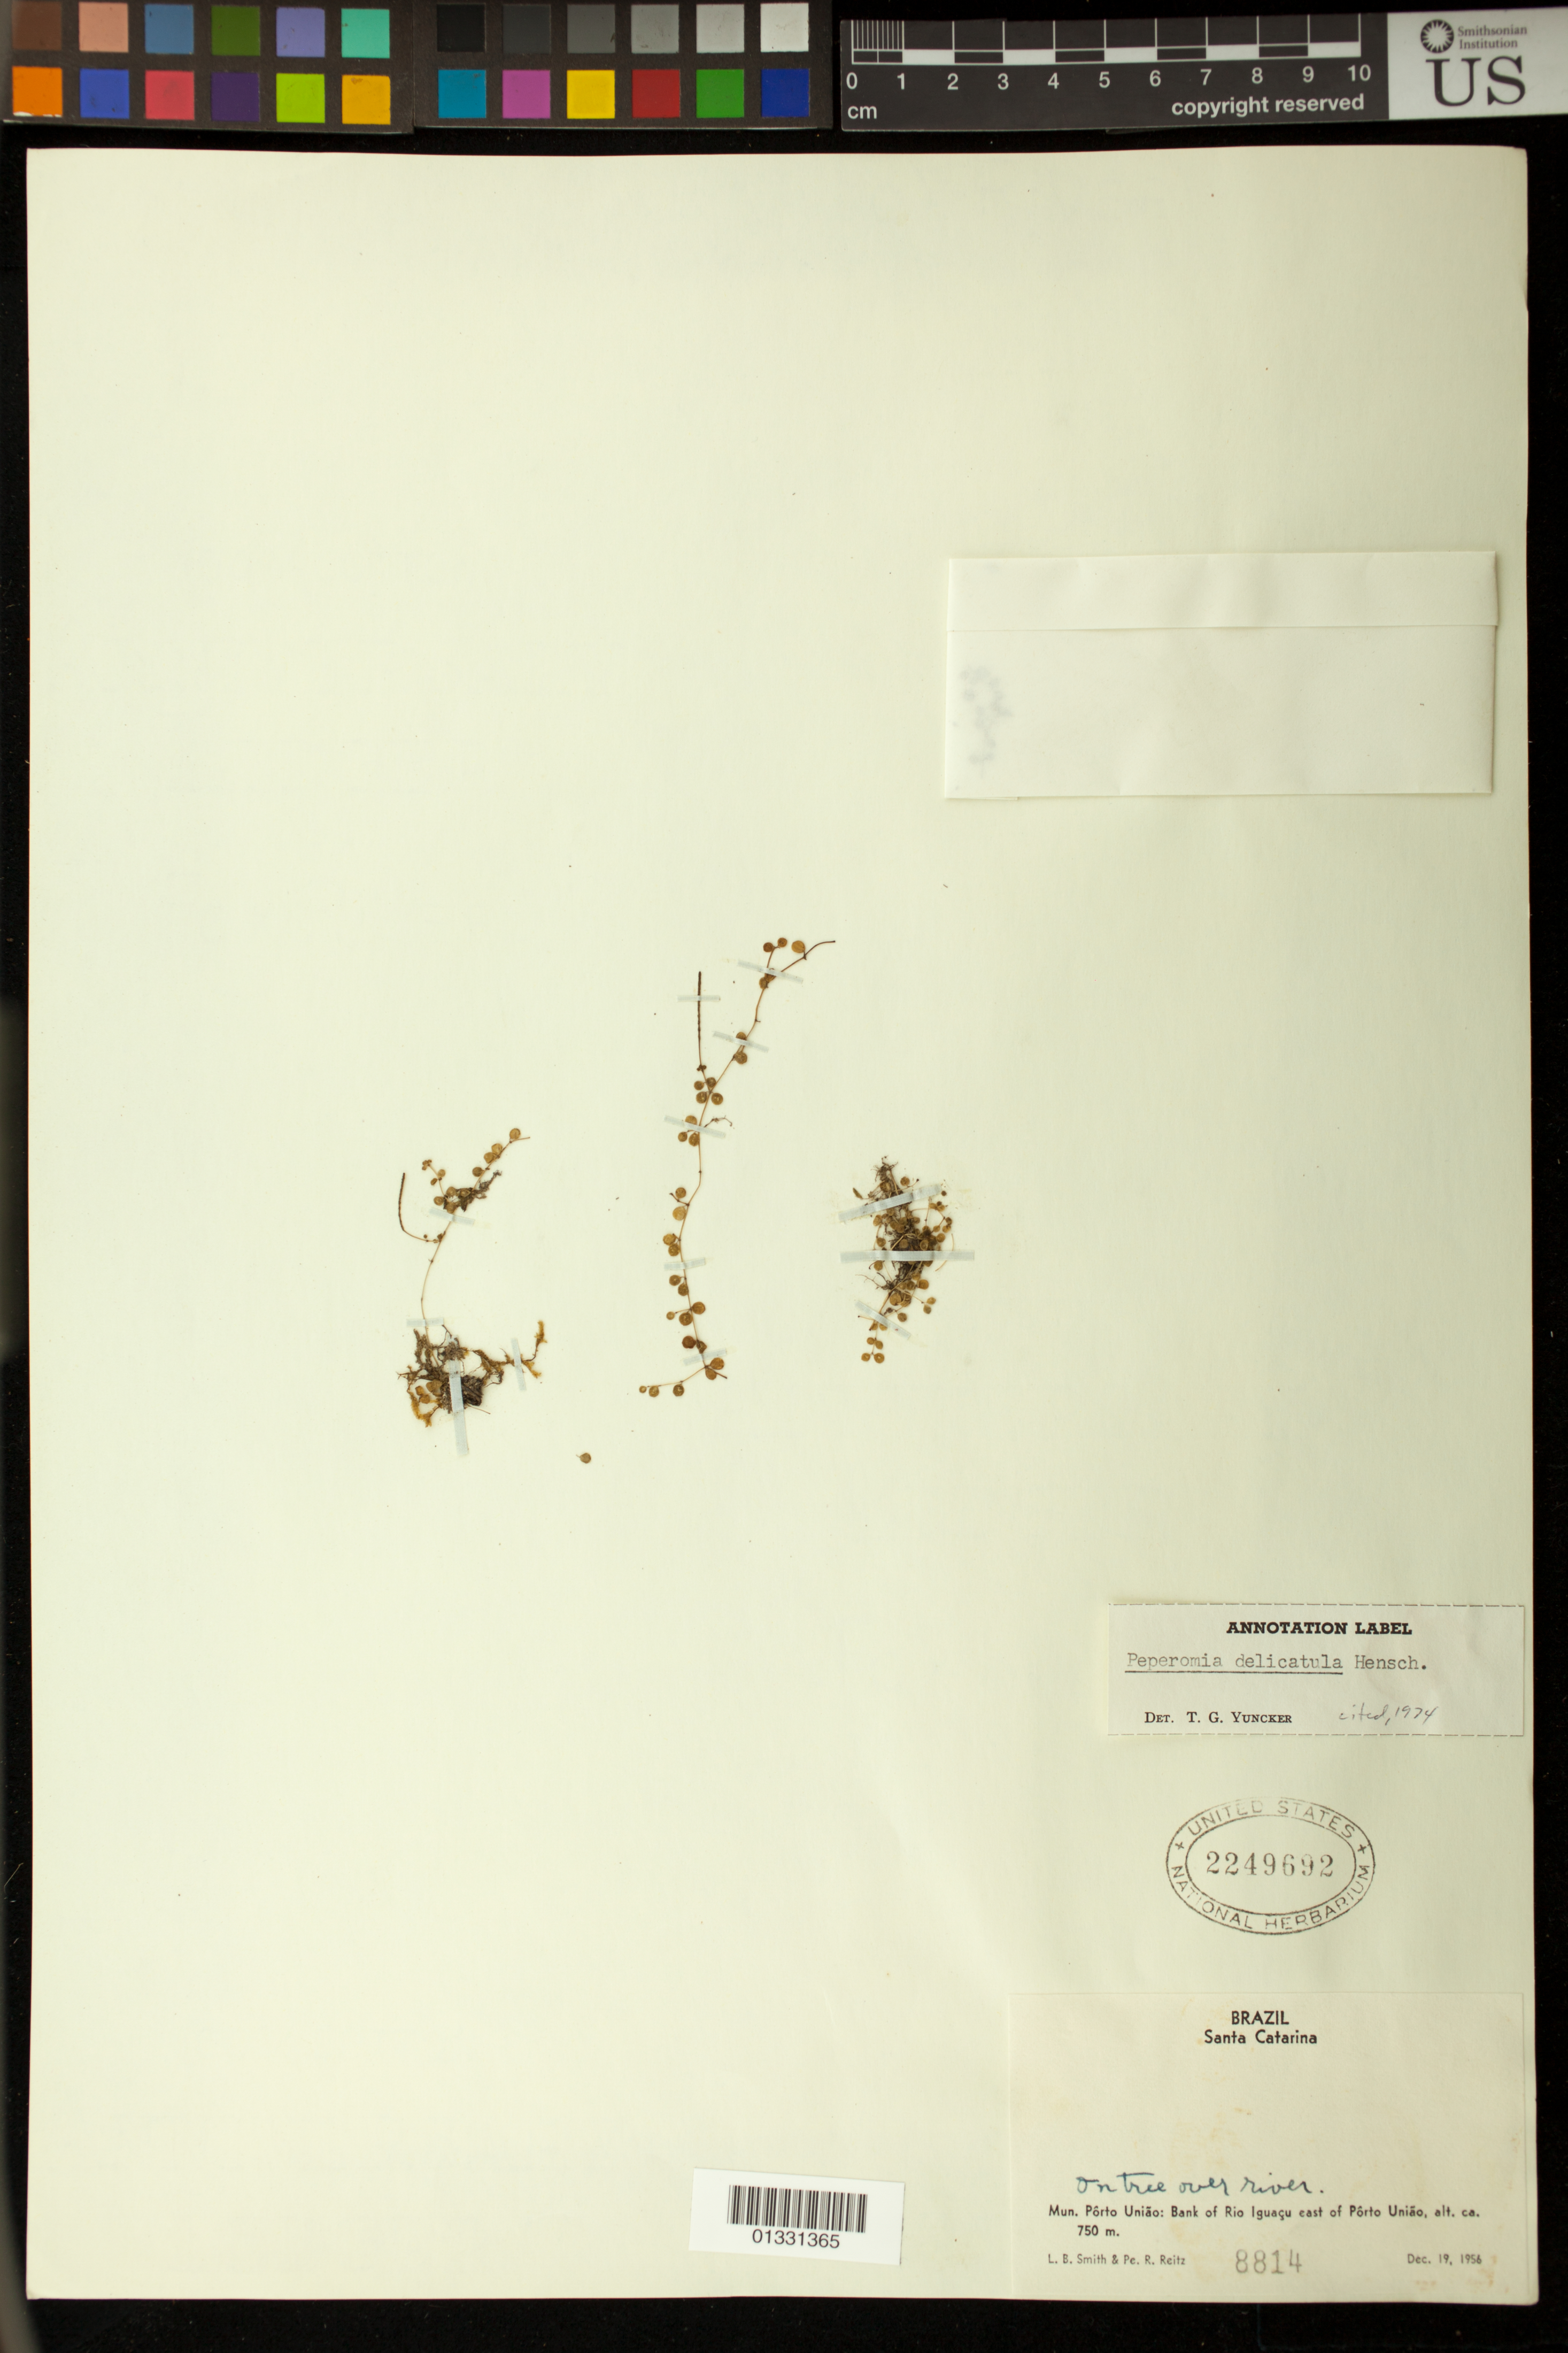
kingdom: Plantae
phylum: Tracheophyta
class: Magnoliopsida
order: Piperales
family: Piperaceae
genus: Peperomia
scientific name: Peperomia delicatula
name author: Henschen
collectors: L. Smith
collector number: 8814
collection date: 1956-12-19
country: Brazil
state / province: Santa Catarina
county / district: Pôrto União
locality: Bank of Rio Iguaçu east of Pôrto União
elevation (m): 750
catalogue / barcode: US 2249692